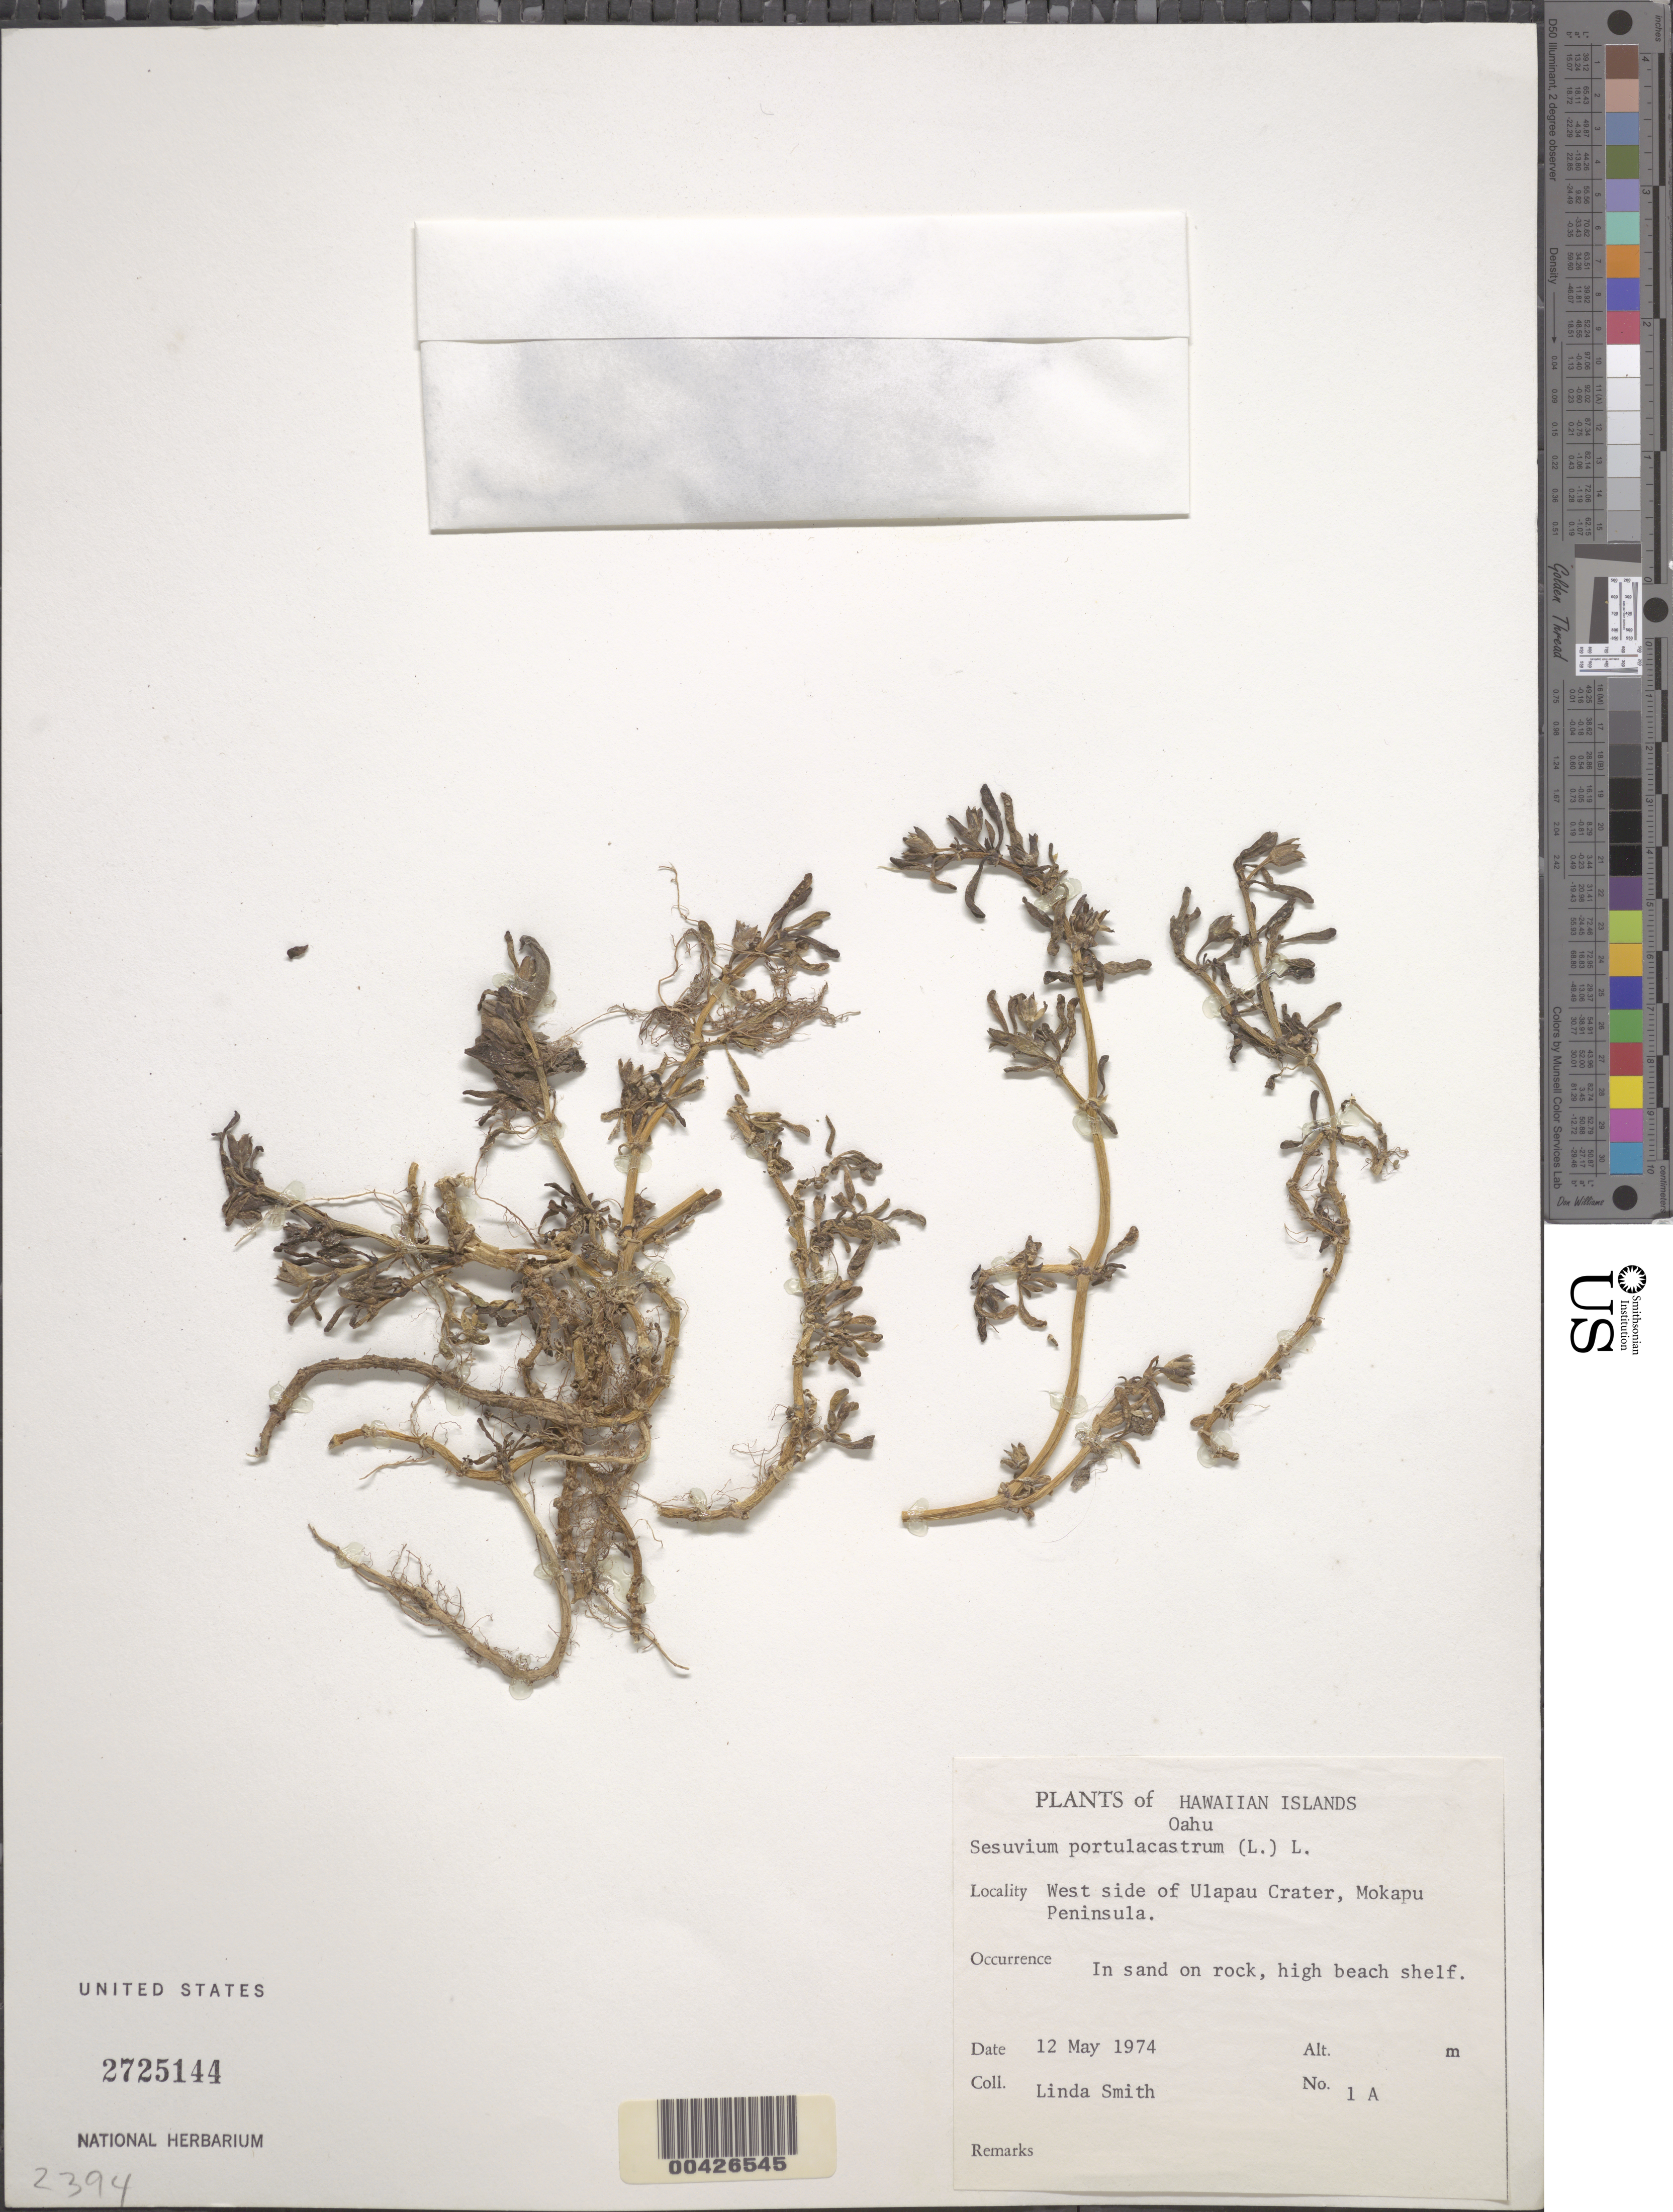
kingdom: Plantae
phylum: Tracheophyta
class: Magnoliopsida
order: Caryophyllales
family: Aizoaceae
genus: Sesuvium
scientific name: Sesuvium portulacastrum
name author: (L.) L.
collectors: L. Smith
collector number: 1a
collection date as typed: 12 May 1974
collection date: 1974-05-12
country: United States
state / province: Hawaii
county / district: Honolulu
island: Oahu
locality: West side of Ulapau Crater, Mokapu Peninsula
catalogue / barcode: US 2725144